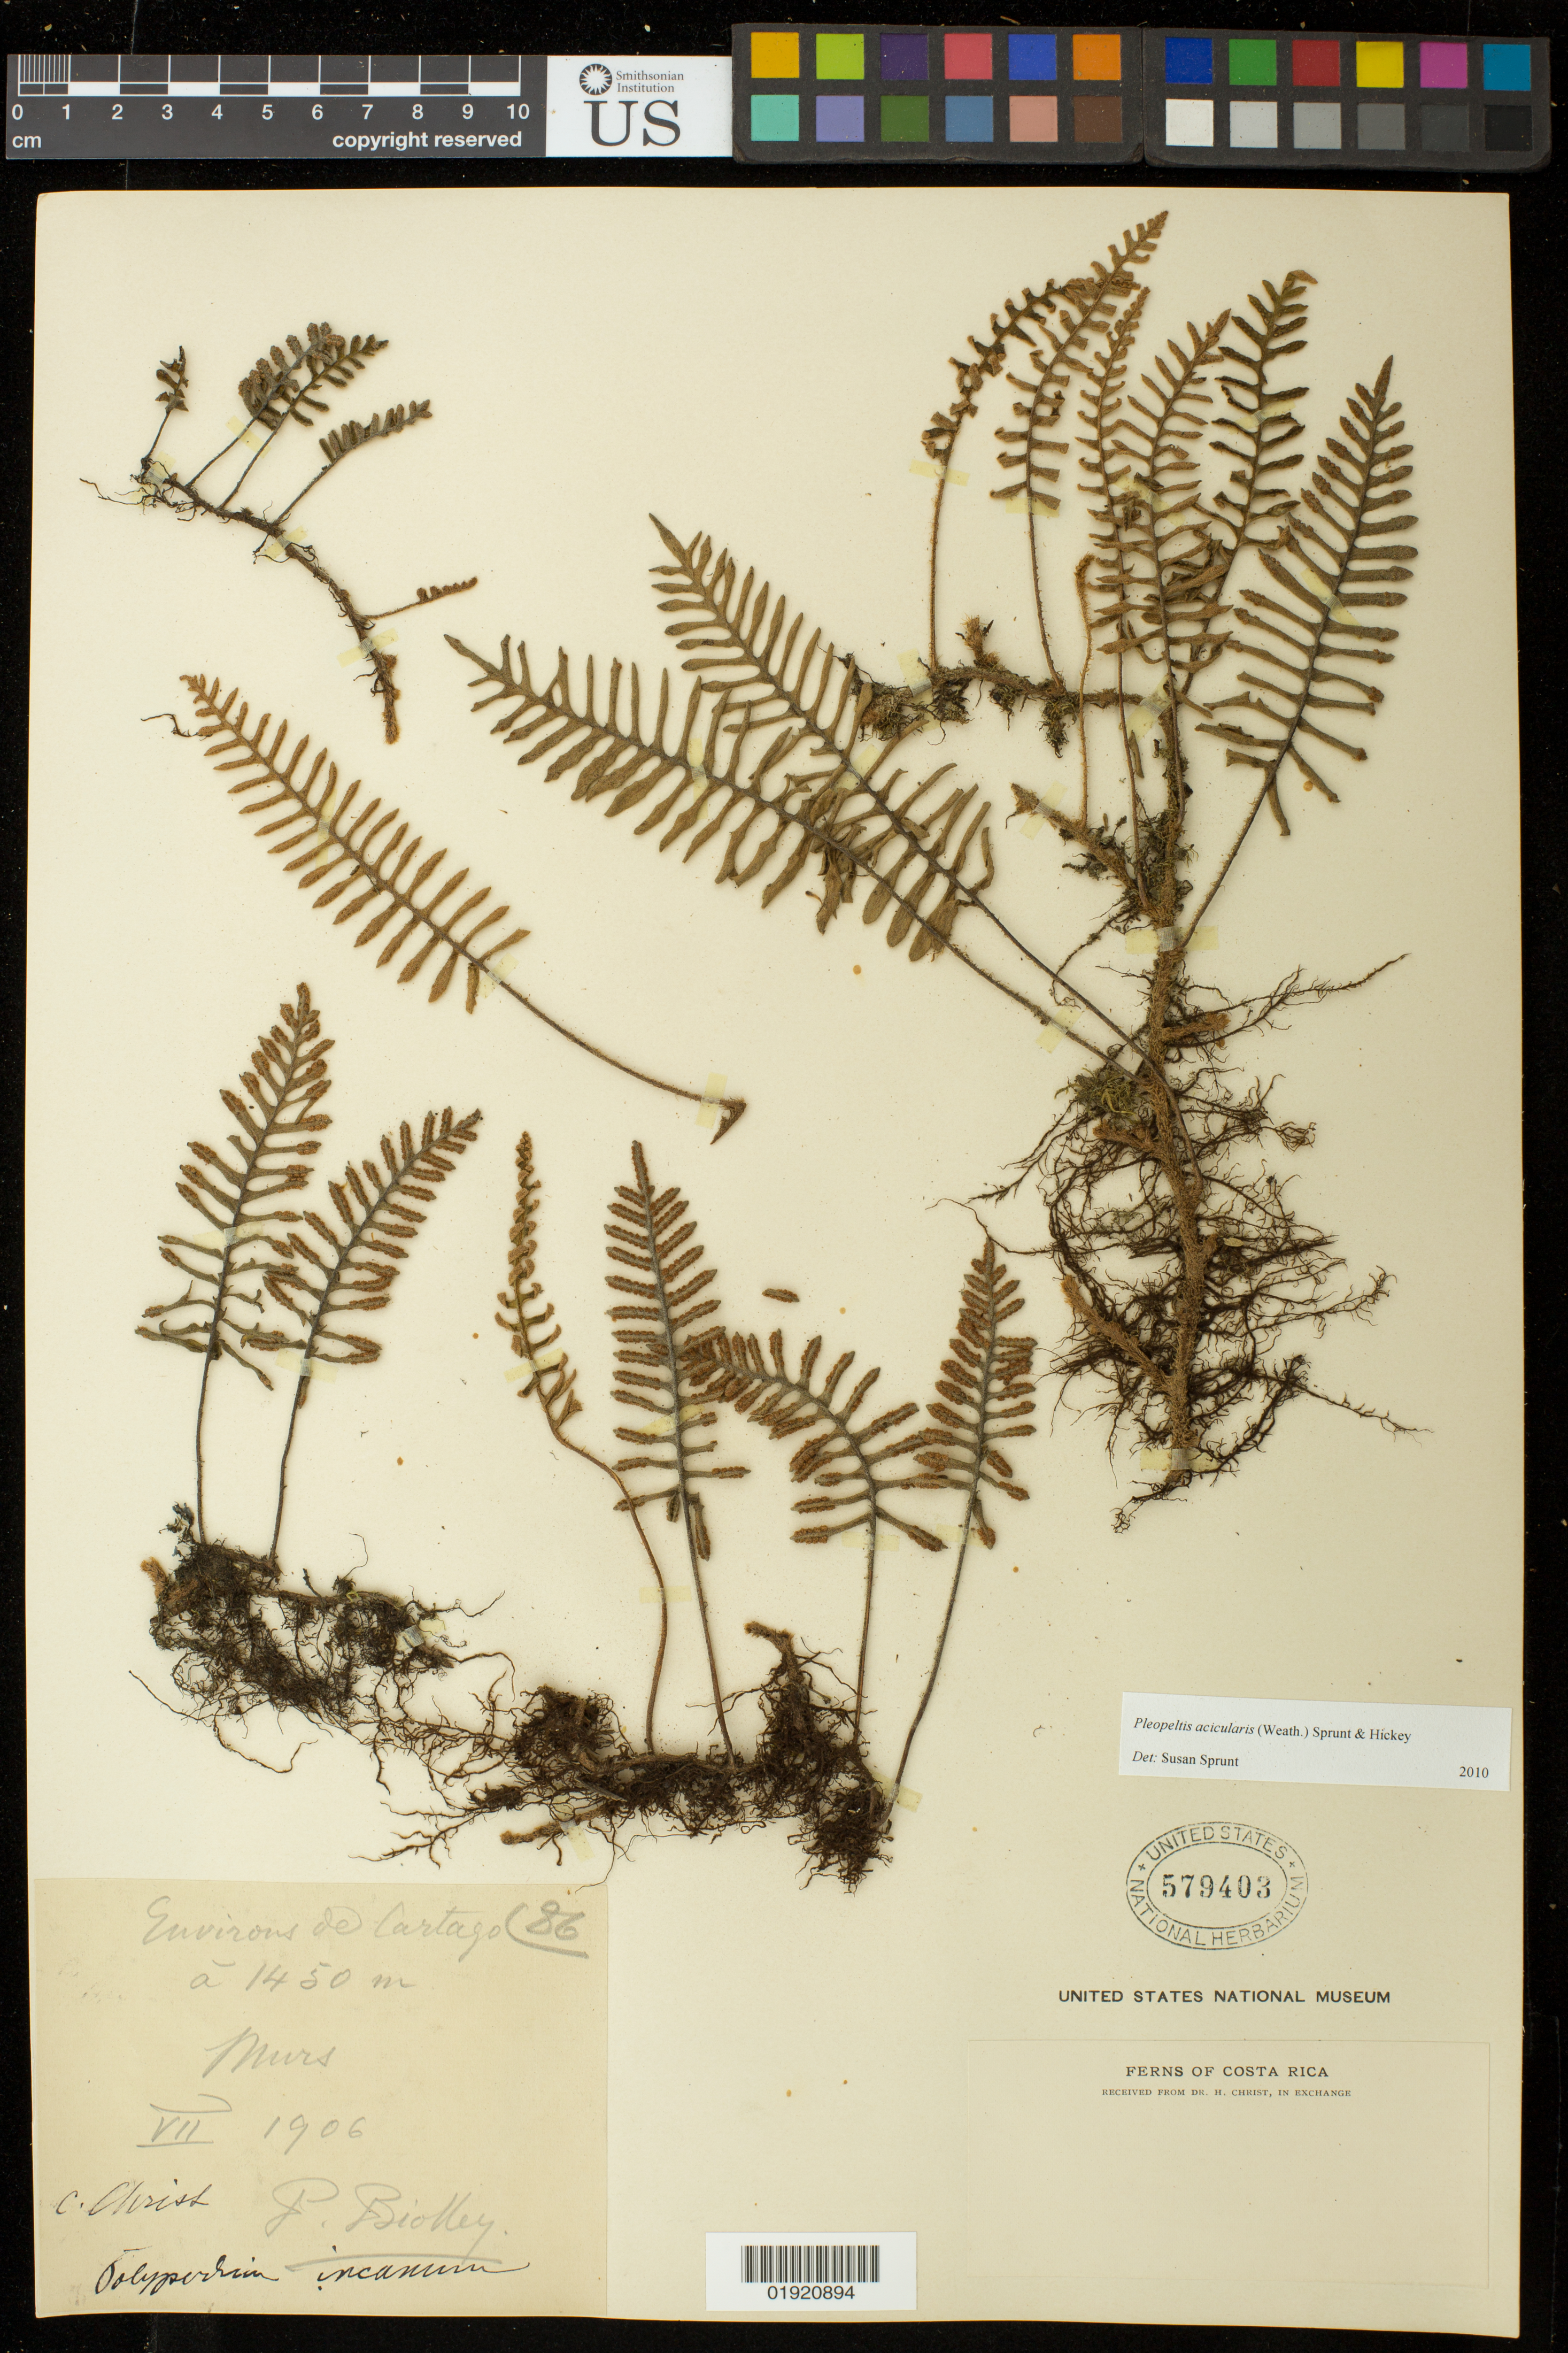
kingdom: Plantae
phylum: Tracheophyta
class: Polypodiopsida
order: Polypodiales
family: Polypodiaceae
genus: Pleopeltis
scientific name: Pleopeltis acicularis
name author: (Weath.) A.R. Sm. & Krömer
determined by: Sprunt, S. V.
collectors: T. Biolley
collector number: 86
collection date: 1906-07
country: Costa Rica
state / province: Cartago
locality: Environs de Cartago.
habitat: Murs.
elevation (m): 1450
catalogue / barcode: US 579403